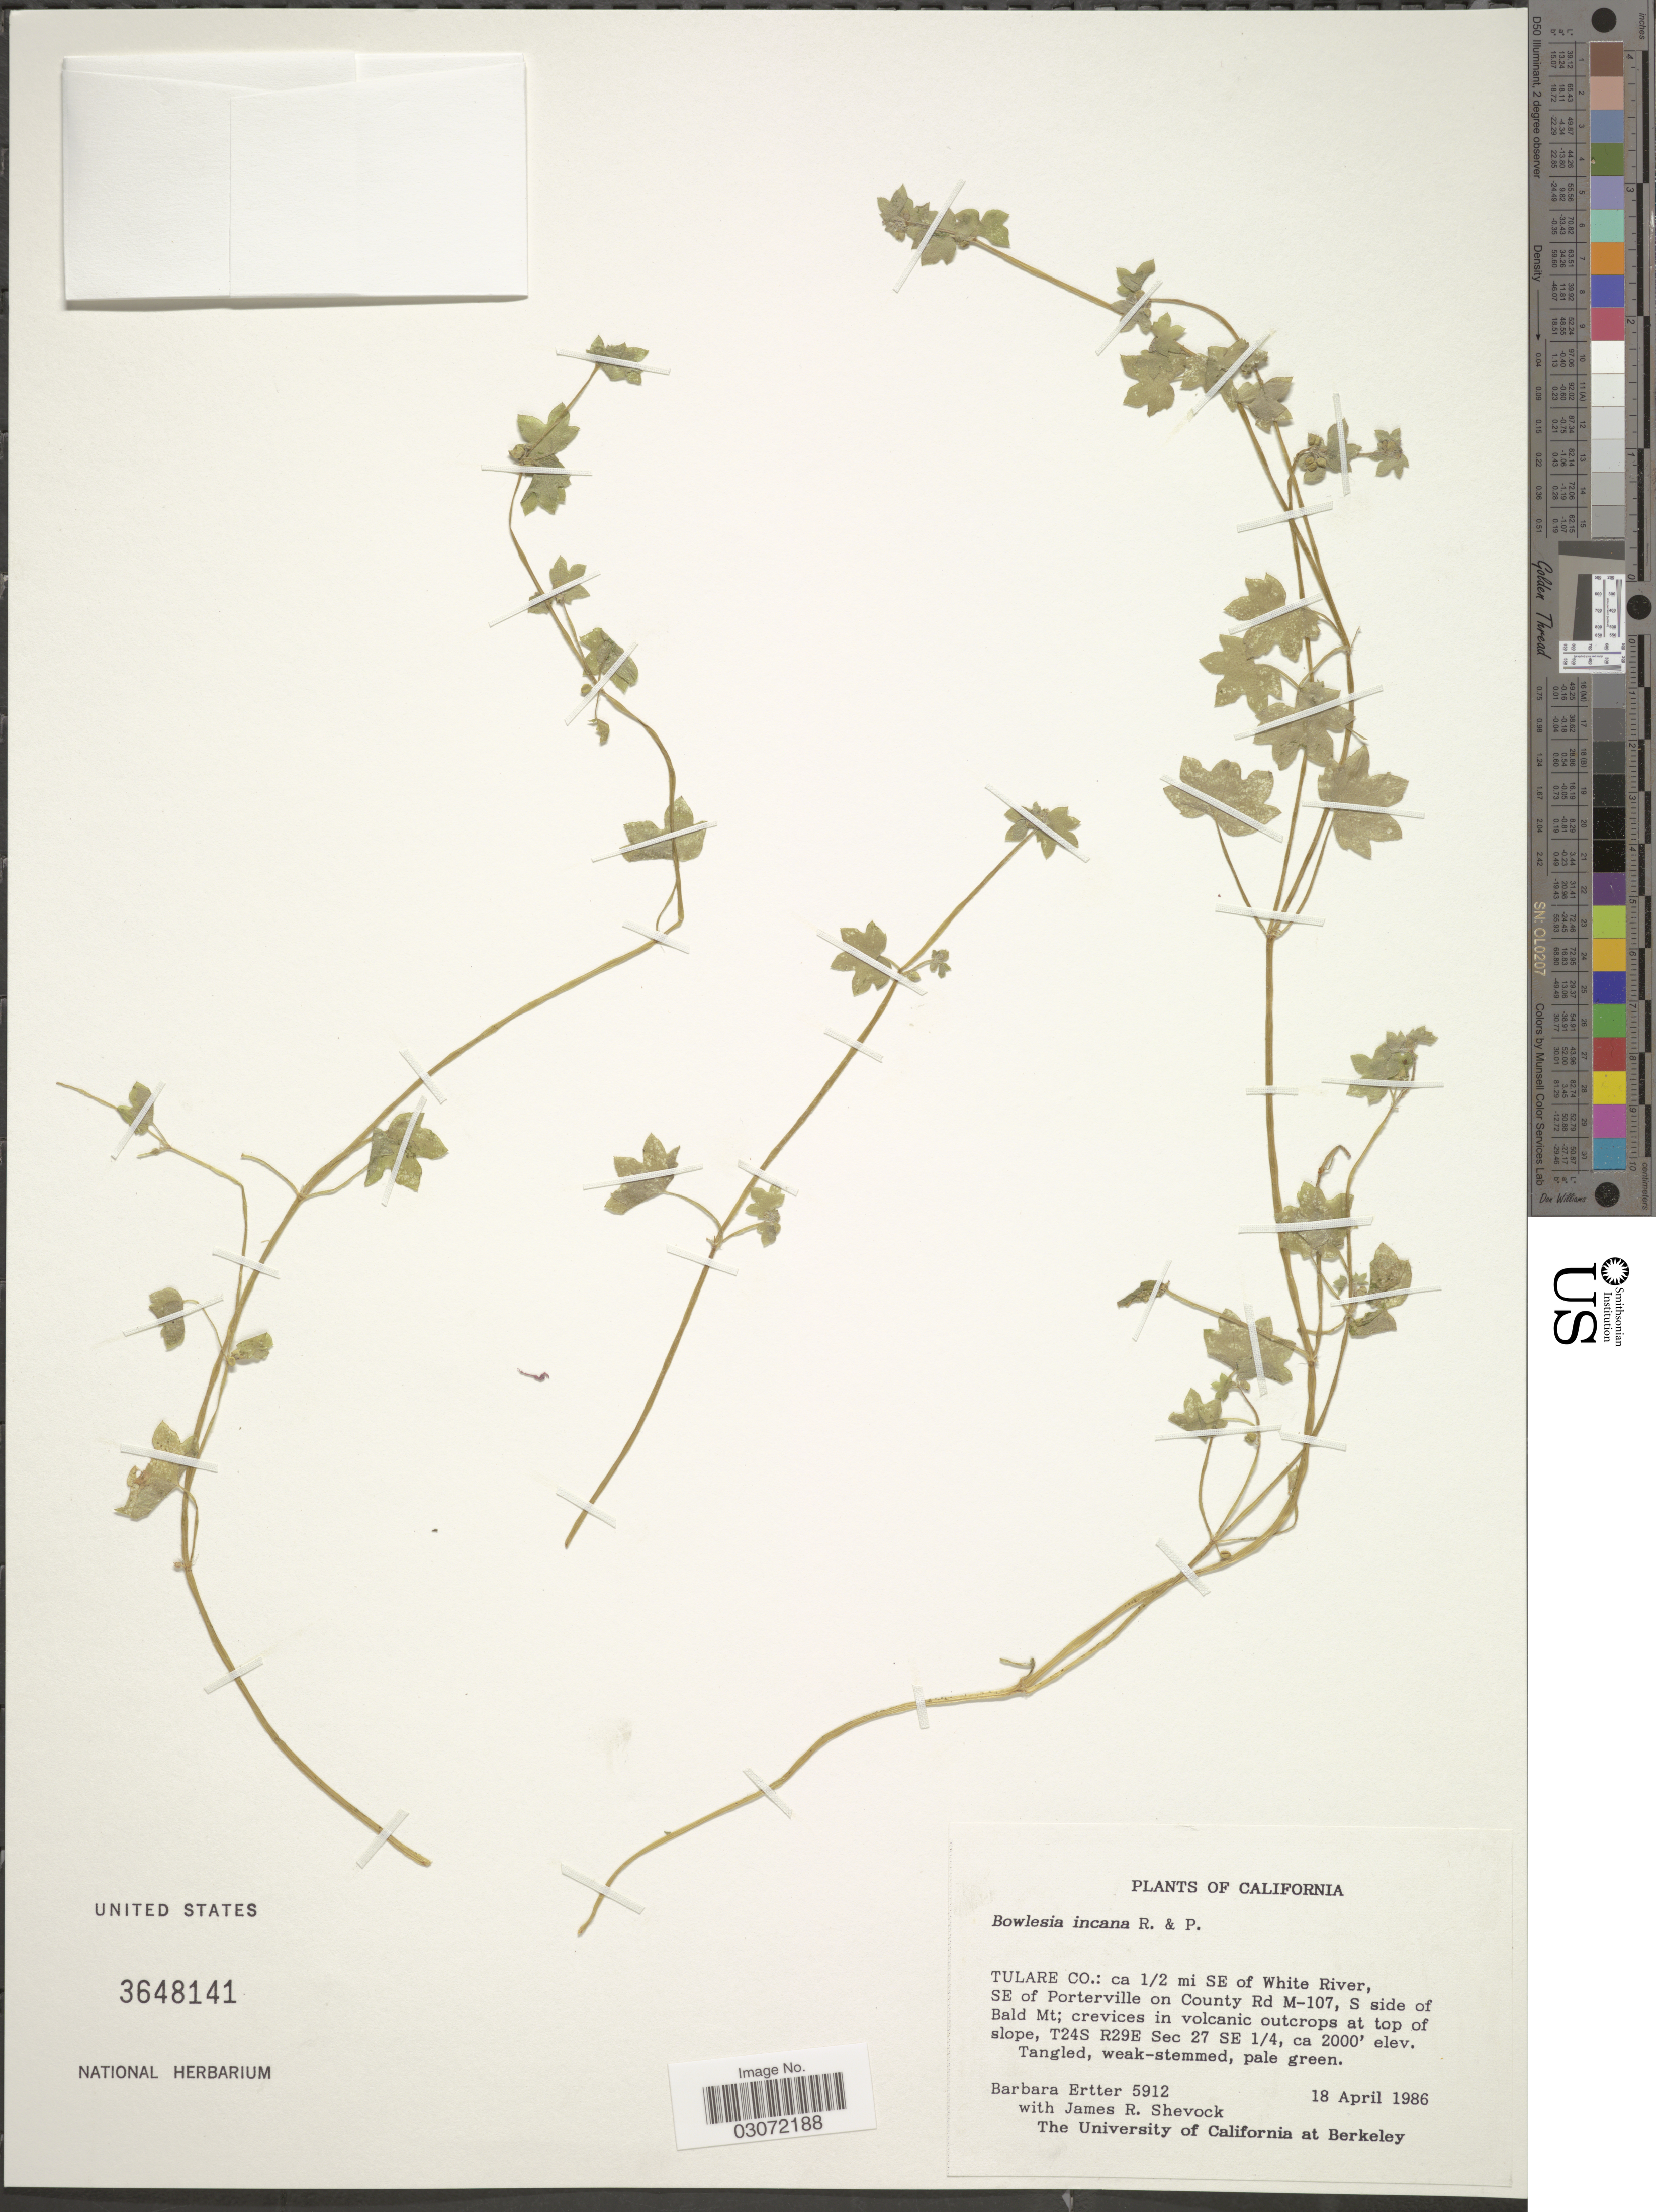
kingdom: Plantae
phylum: Tracheophyta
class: Magnoliopsida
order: Apiales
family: Apiaceae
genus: Bowlesia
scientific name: Bowlesia incana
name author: Ruiz & Pav.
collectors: B. Ertter & J. R. Shevock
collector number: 5912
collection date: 1986-04-18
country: United States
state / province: California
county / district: Tulare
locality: Tulare Co.: ca 1/2 mi SE of White River, SE of Porterville on County Rd M-107, S side of Bald Mt. T24S, R29E Sec 27 SE 1/4.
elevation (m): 610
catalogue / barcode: US 3648141